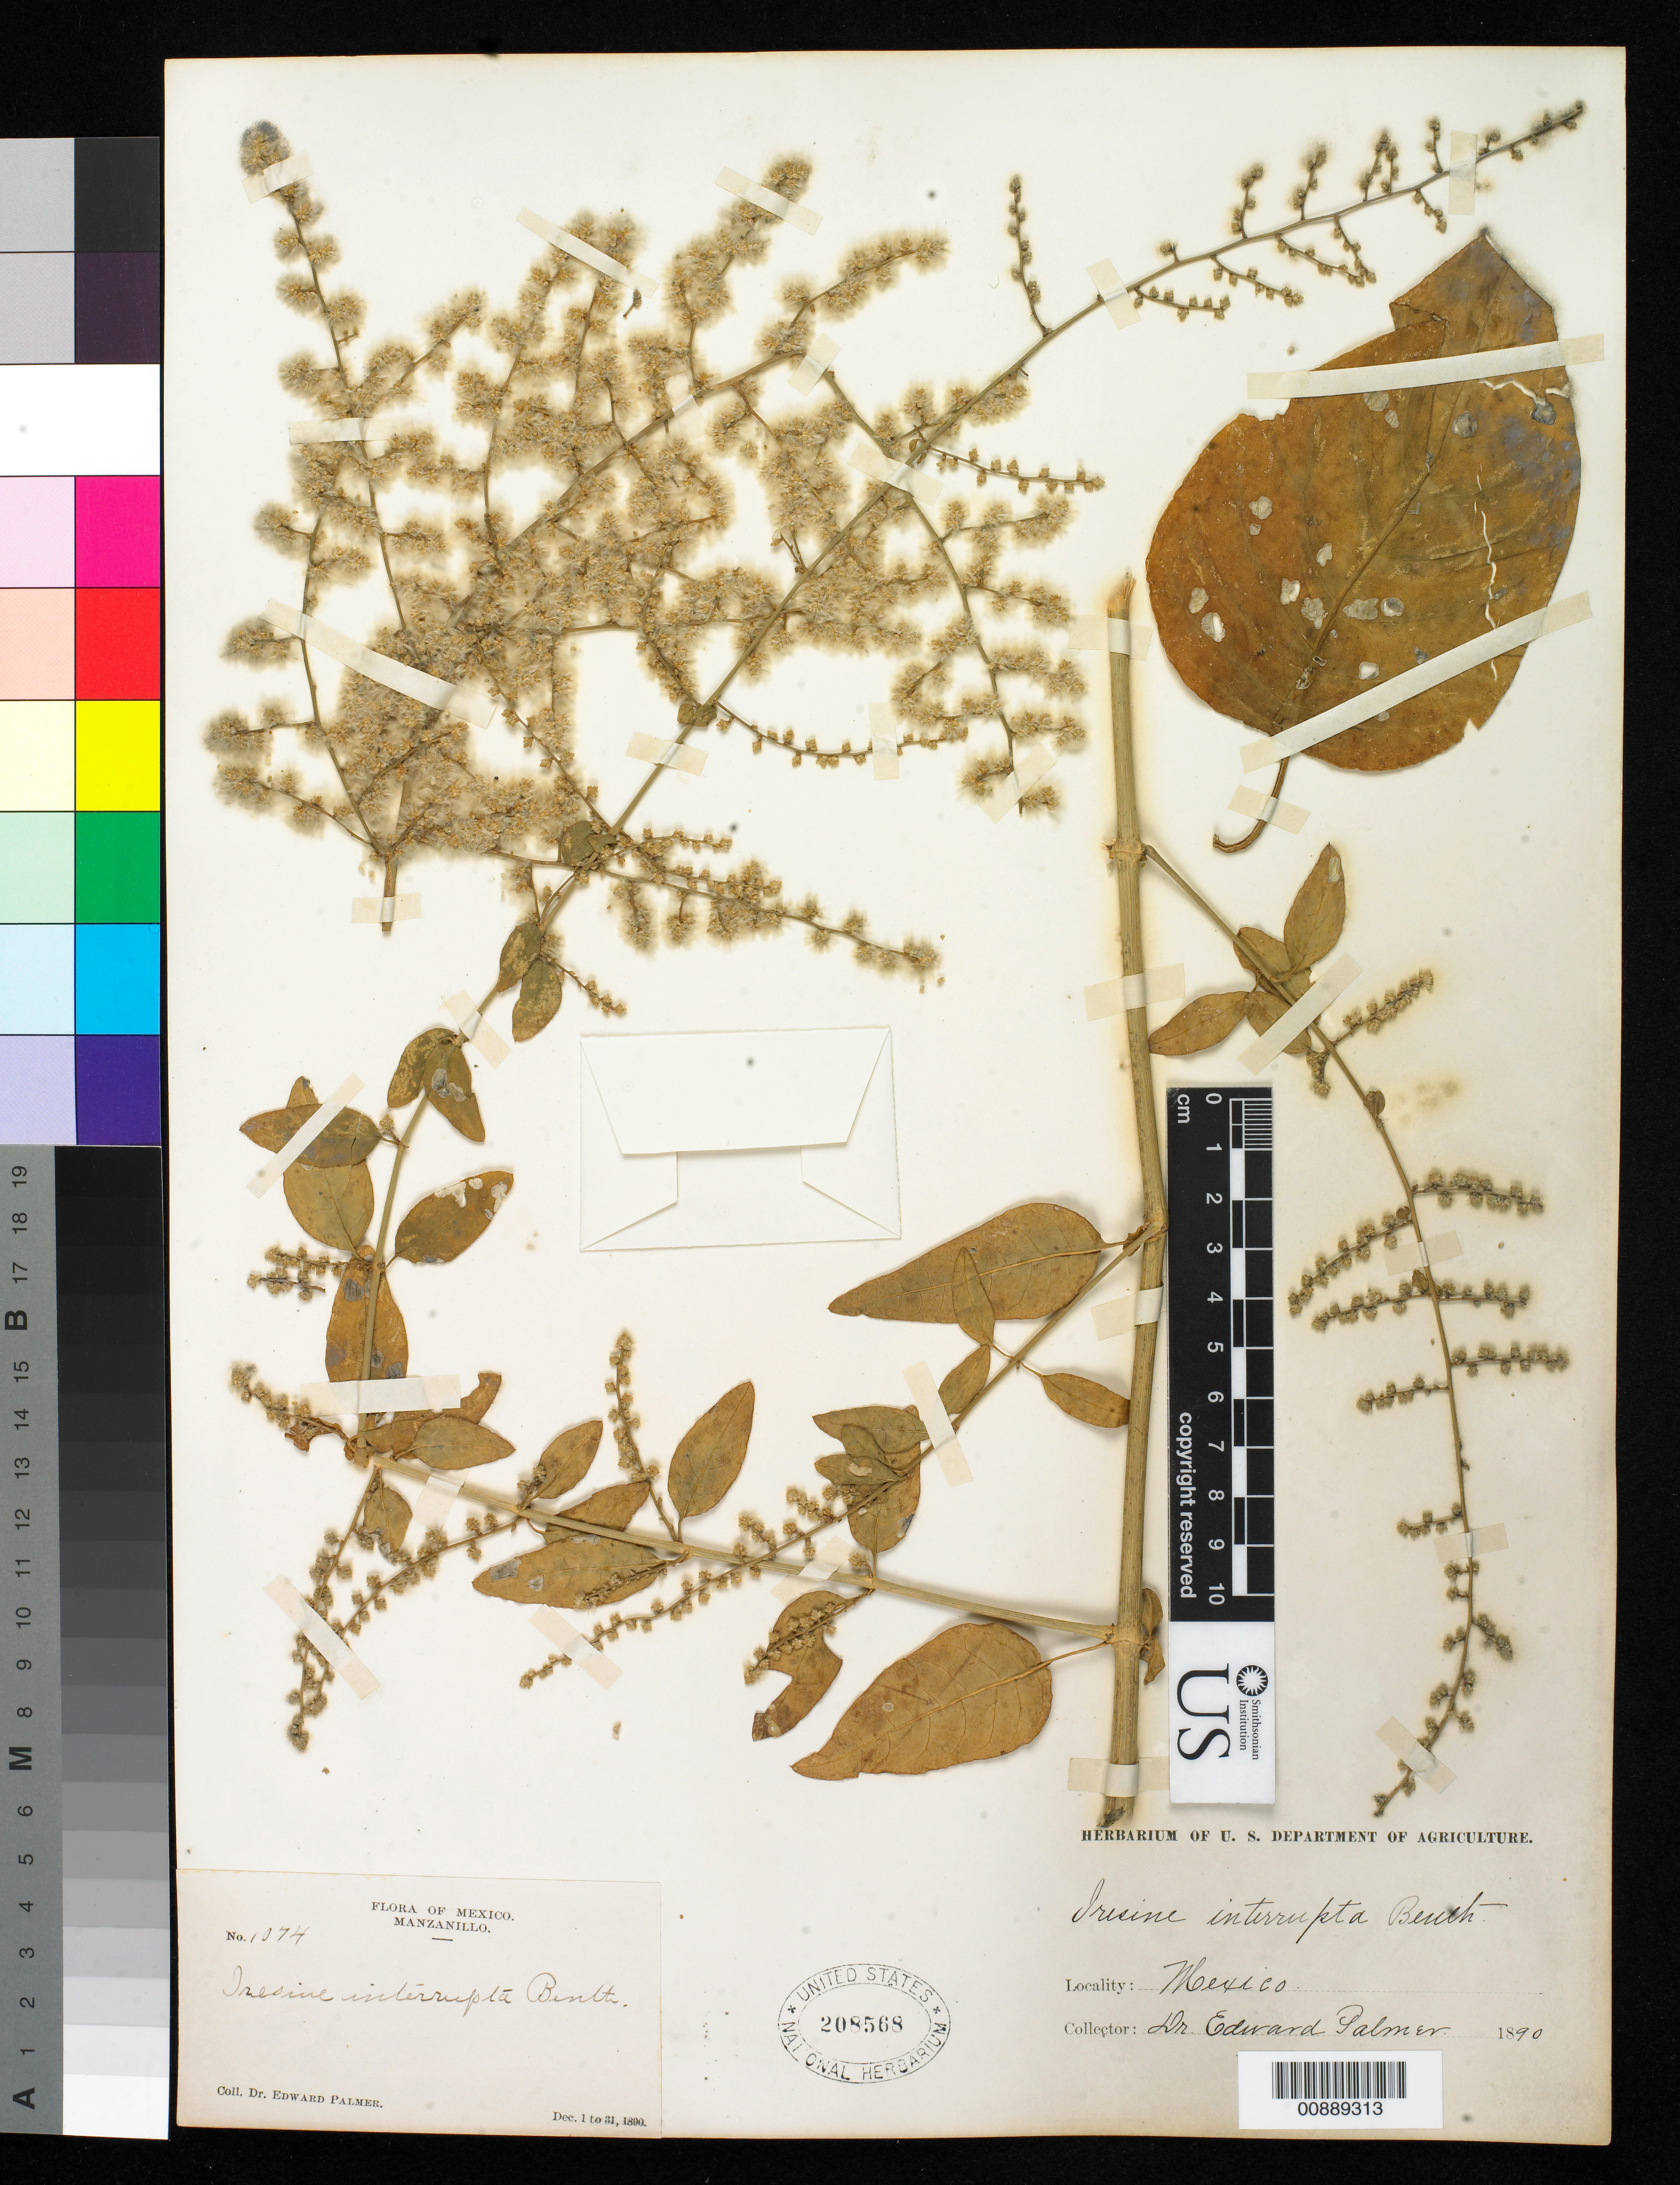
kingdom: Plantae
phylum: Tracheophyta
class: Magnoliopsida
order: Caryophyllales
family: Amaranthaceae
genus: Iresine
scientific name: Iresine interrupta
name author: Benth.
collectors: E. Palmer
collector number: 1074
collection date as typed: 01 Dec 1890 to 31 Dec 1890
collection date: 1890-12-01/1890-12-31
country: Mexico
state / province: Colima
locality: Manzanillo, Colima.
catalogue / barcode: US 208568